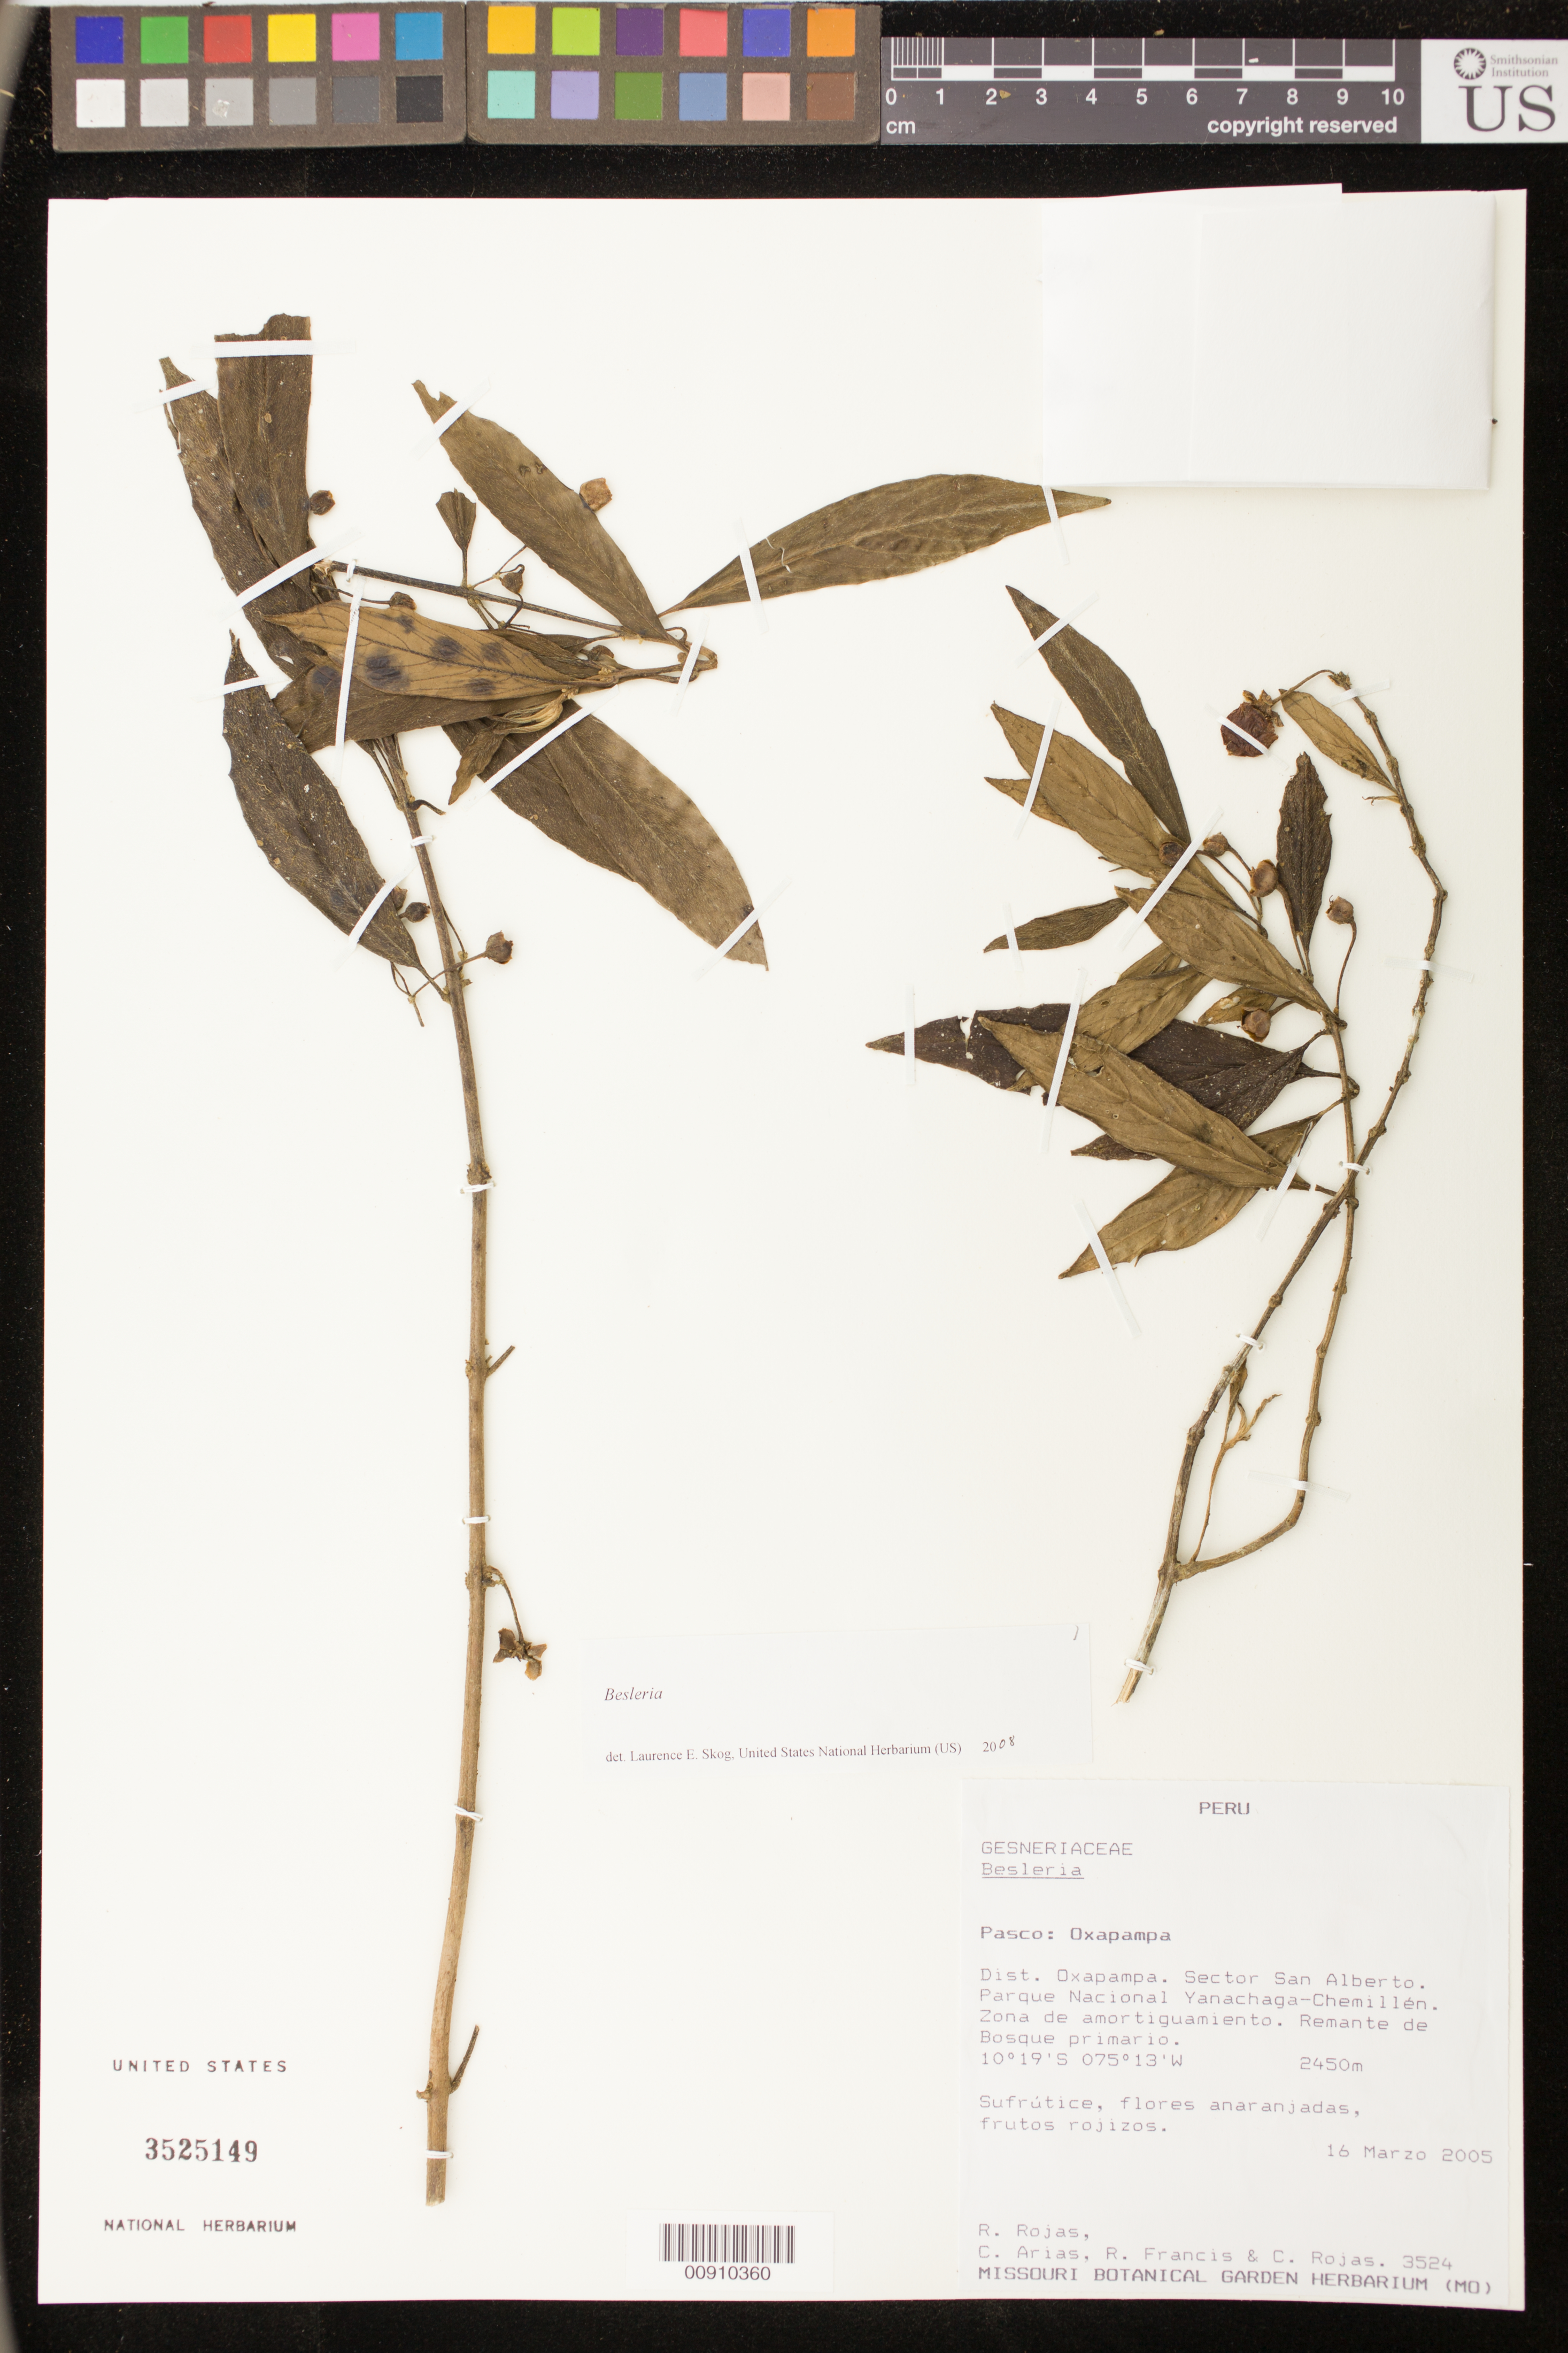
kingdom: Plantae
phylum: Tracheophyta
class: Magnoliopsida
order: Lamiales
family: Gesneriaceae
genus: Besleria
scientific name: Besleria sp.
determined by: Skog, Laurence E.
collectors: R. Rojas, C. Arias, R. Francis & C. Rojas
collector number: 3524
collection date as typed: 16 Mar 2005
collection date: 2005-03-16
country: Peru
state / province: Pasco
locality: Pasco: Oxapampa. Dist. Oxapampa. Sector San Alberto. Parque Nacional Yanachaga-Chemillén. Zone de amortiguamiento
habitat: Remanente de bosque primario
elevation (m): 2450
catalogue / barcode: US 3525149